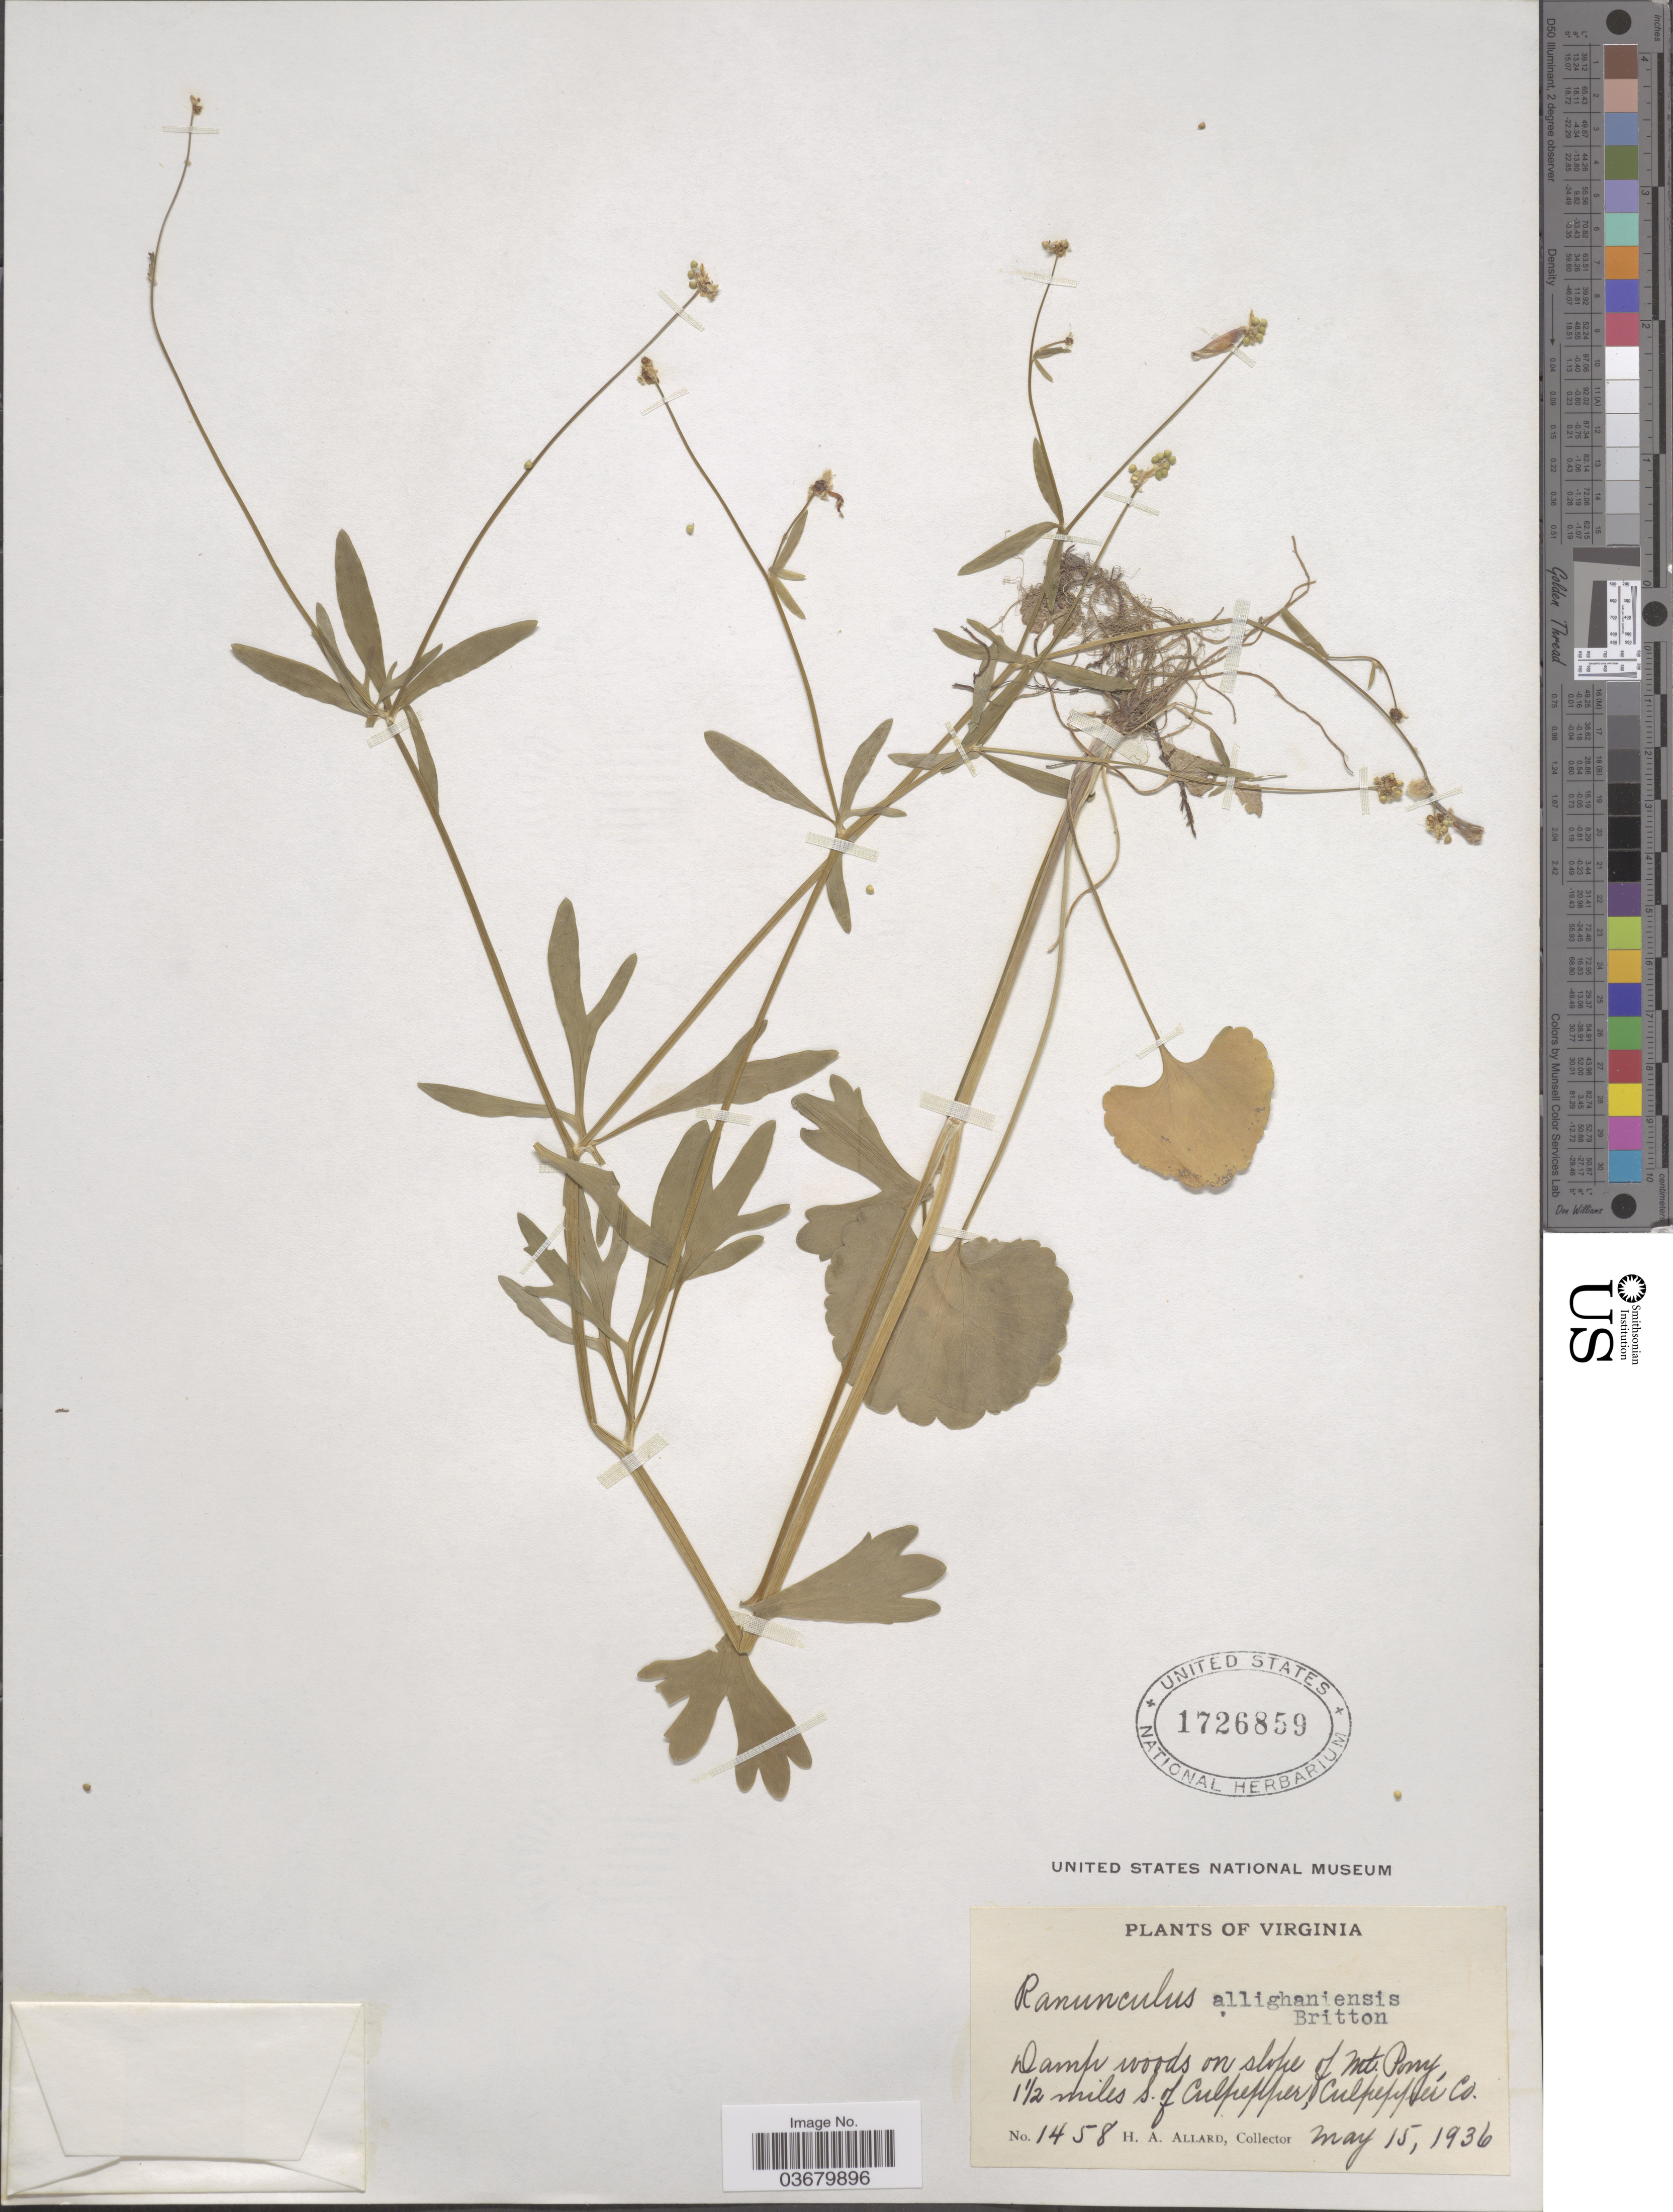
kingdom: Plantae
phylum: Tracheophyta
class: Magnoliopsida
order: Ranunculales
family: Ranunculaceae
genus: Ranunculus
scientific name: Ranunculus allegheniensis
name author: Britton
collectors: H. A. Allard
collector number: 1458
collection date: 1936-05-15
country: United States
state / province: Virginia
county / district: Culpeper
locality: On slope of Mt. Pony, 1½ miles S. of Culpepper, Culpepper Co.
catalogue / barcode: US 1726859